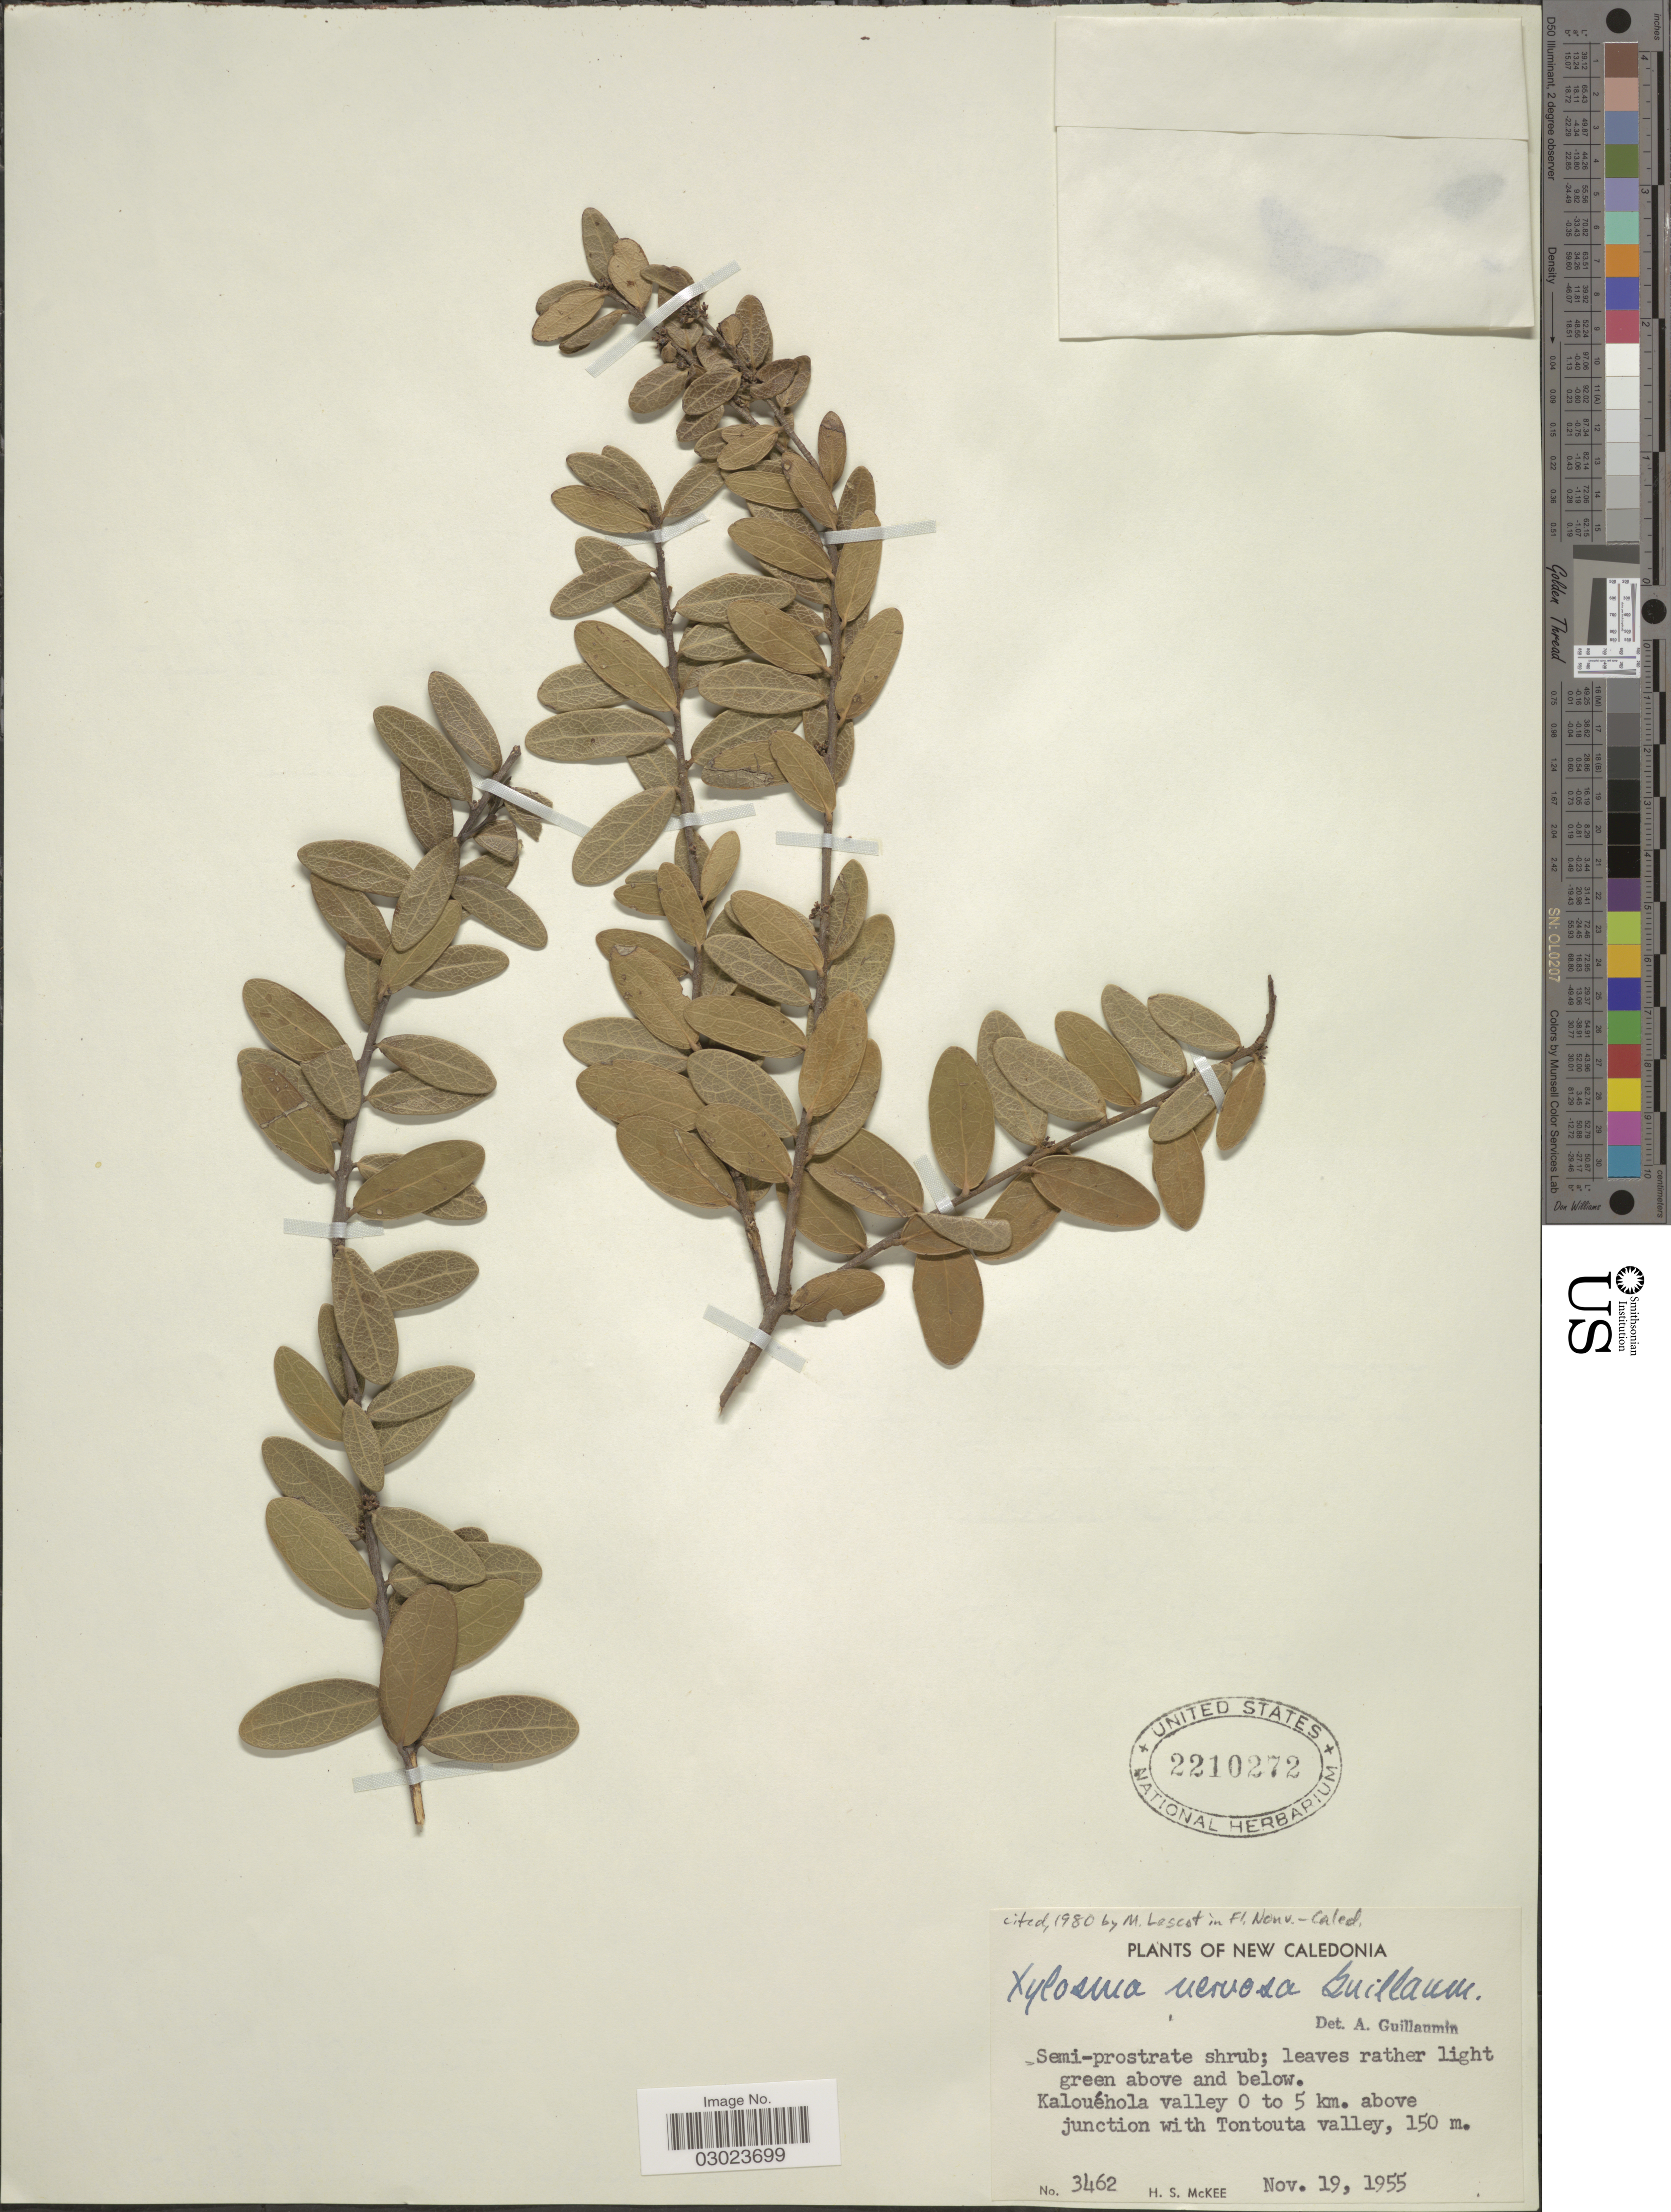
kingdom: Plantae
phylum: Tracheophyta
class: Magnoliopsida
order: Malpighiales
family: Salicaceae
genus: Xylosma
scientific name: Xylosma nervosa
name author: Guillaumin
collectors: H. S. McKee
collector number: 3462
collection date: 1955-11-19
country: New Caledonia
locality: Kalouéhola valley 0 to 5 km. above junction with Tontouta valley.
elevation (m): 150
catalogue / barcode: US 2210272